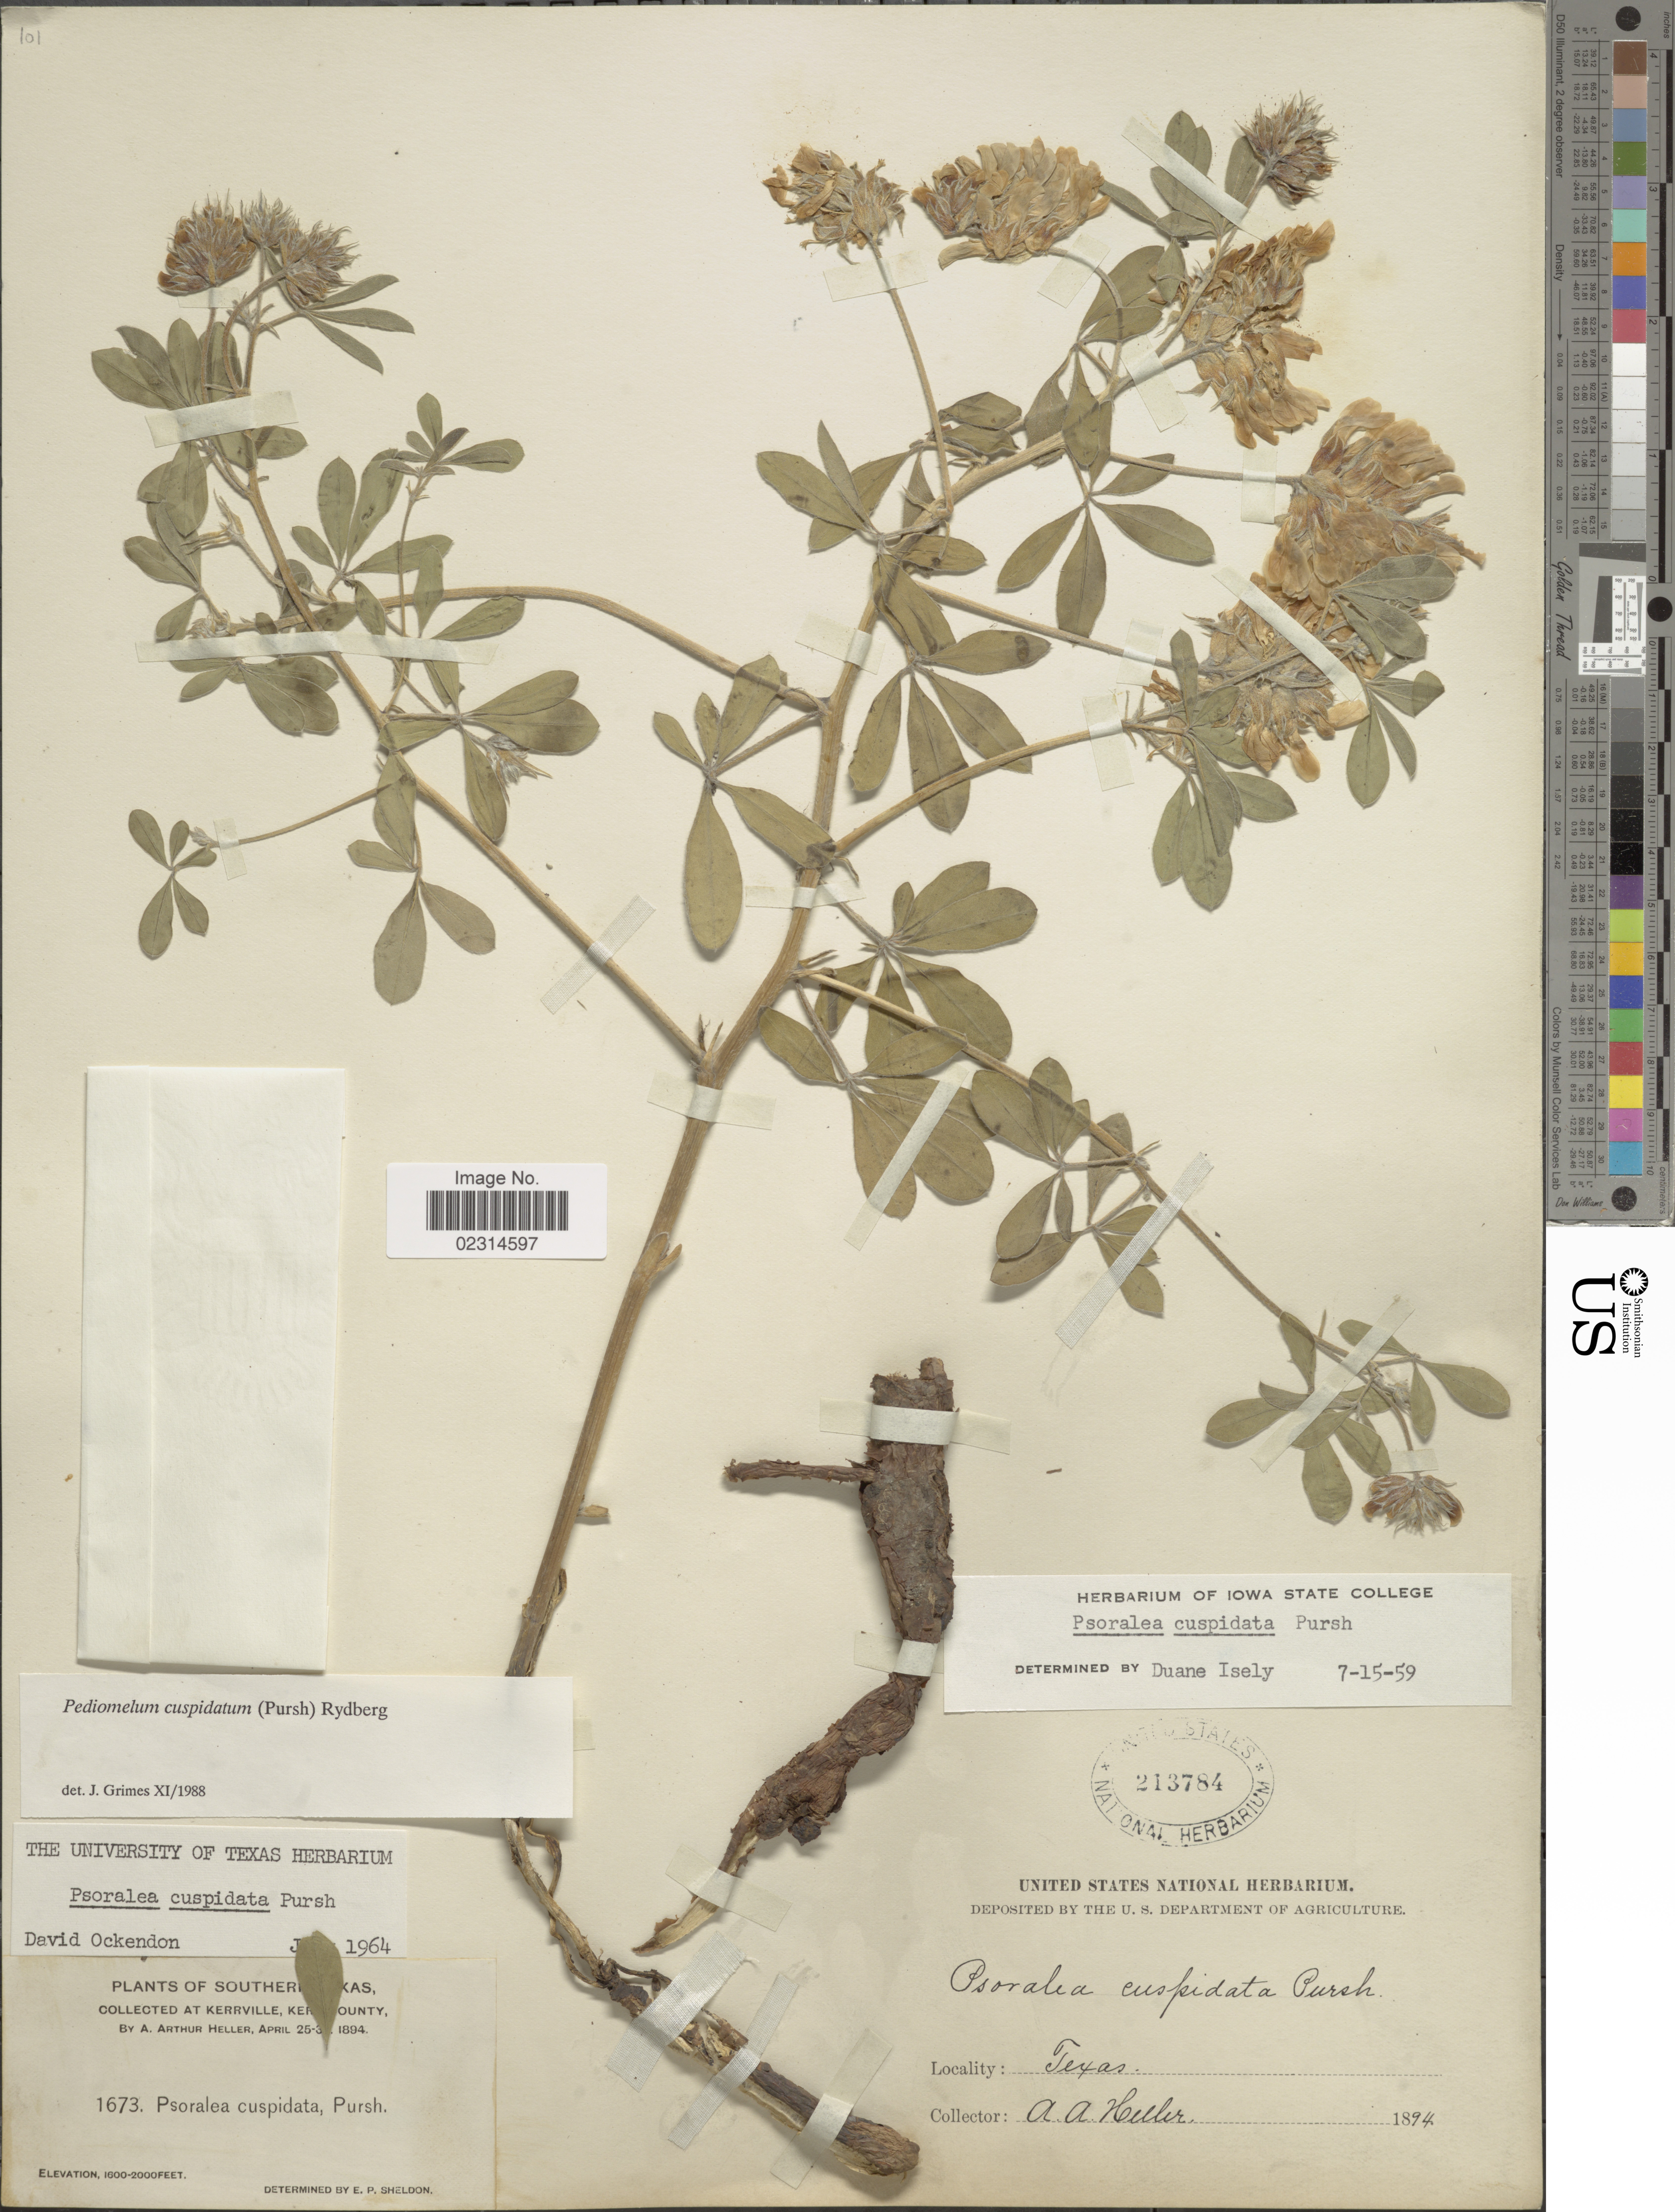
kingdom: Plantae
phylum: Tracheophyta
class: Magnoliopsida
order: Fabales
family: Fabaceae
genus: Pediomelum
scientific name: Pediomelum cuspidatum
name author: (Pursh) Rydb.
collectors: A. A. Heller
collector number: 1673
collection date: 1894-04-25/1894-04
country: United States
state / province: Texas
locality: Southern Texas, at Kerrville, Kern County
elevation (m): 488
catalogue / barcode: US 213784